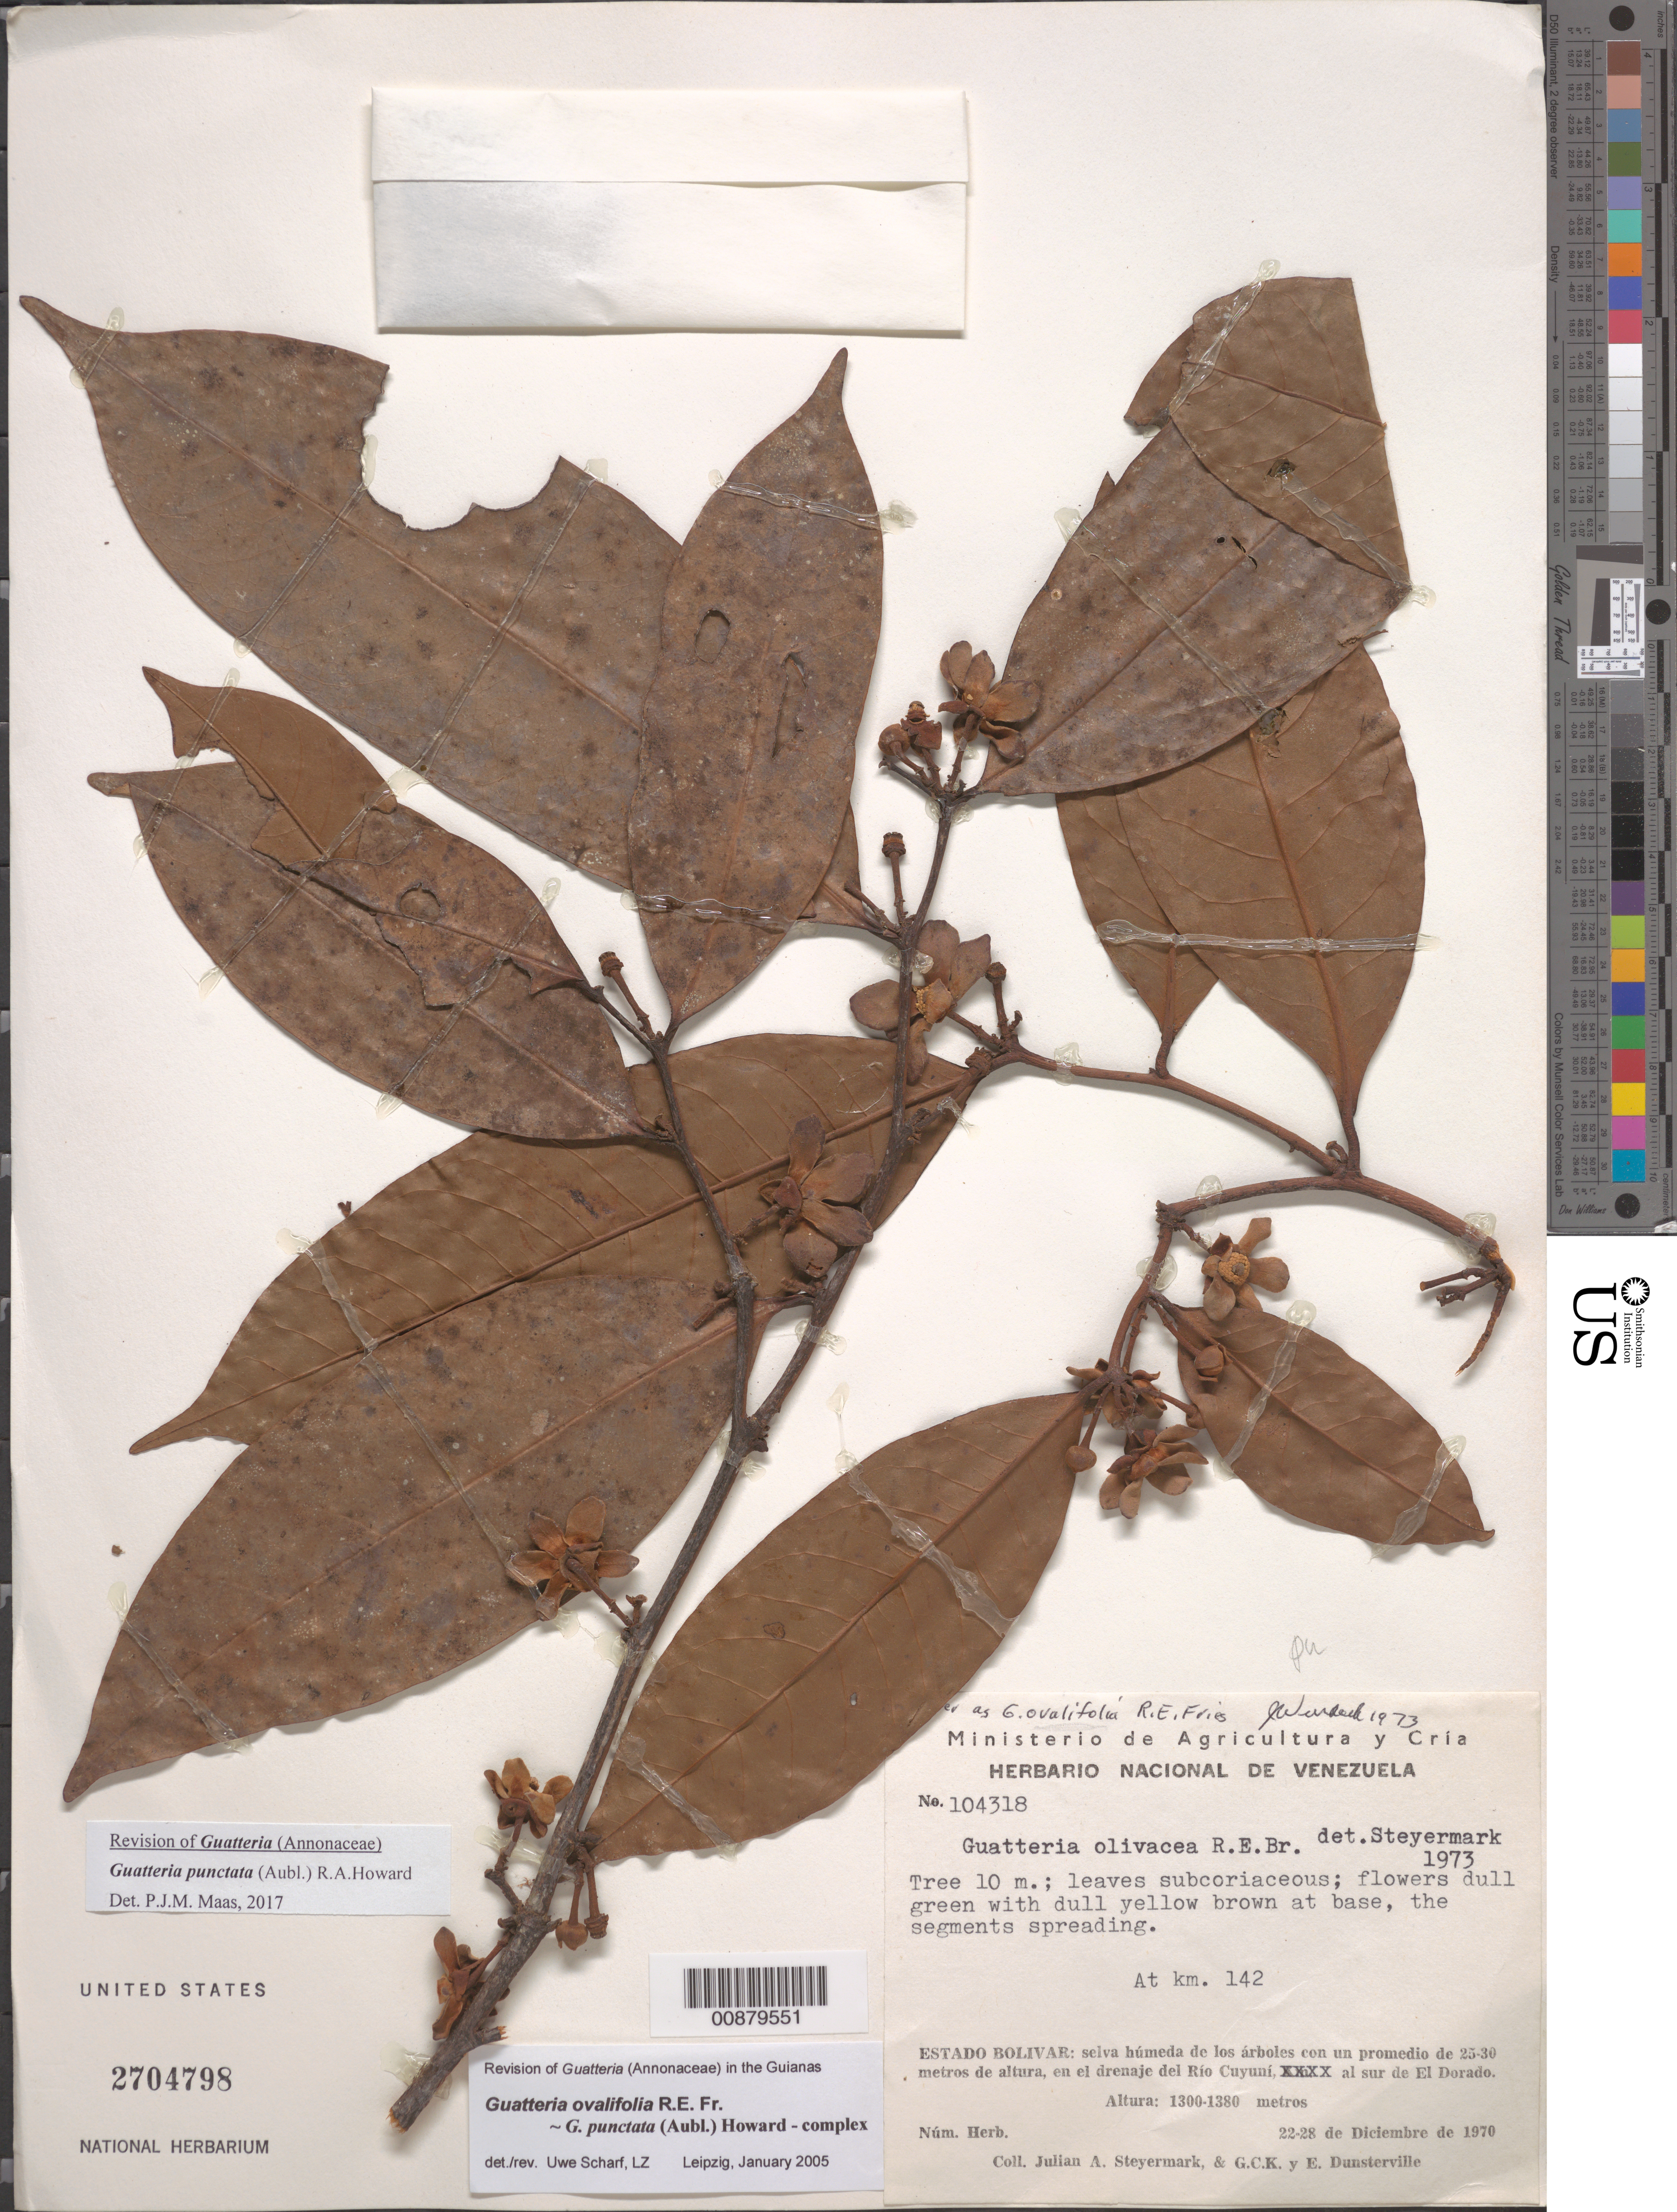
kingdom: Plantae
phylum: Tracheophyta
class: Magnoliopsida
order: Magnoliales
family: Annonaceae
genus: Guatteria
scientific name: Guatteria punctata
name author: (Aubl.) R.A. Howard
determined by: Maas, Paul J.; Maas, H.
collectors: J. Steyermark, G. C. K. Dunsterville & E. Dunsterville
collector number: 104318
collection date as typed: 22-Dec-70 to 28-Dec-70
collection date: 1970-12-22/1970-12-28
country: Venezuela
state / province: Bolívar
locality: Río Cuyuni, S of El Dorado, km 142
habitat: Selva húmeda de los arboles con un promedio de 25-30 metros de altura en el drenaje del rio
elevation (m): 1300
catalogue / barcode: US 2704798